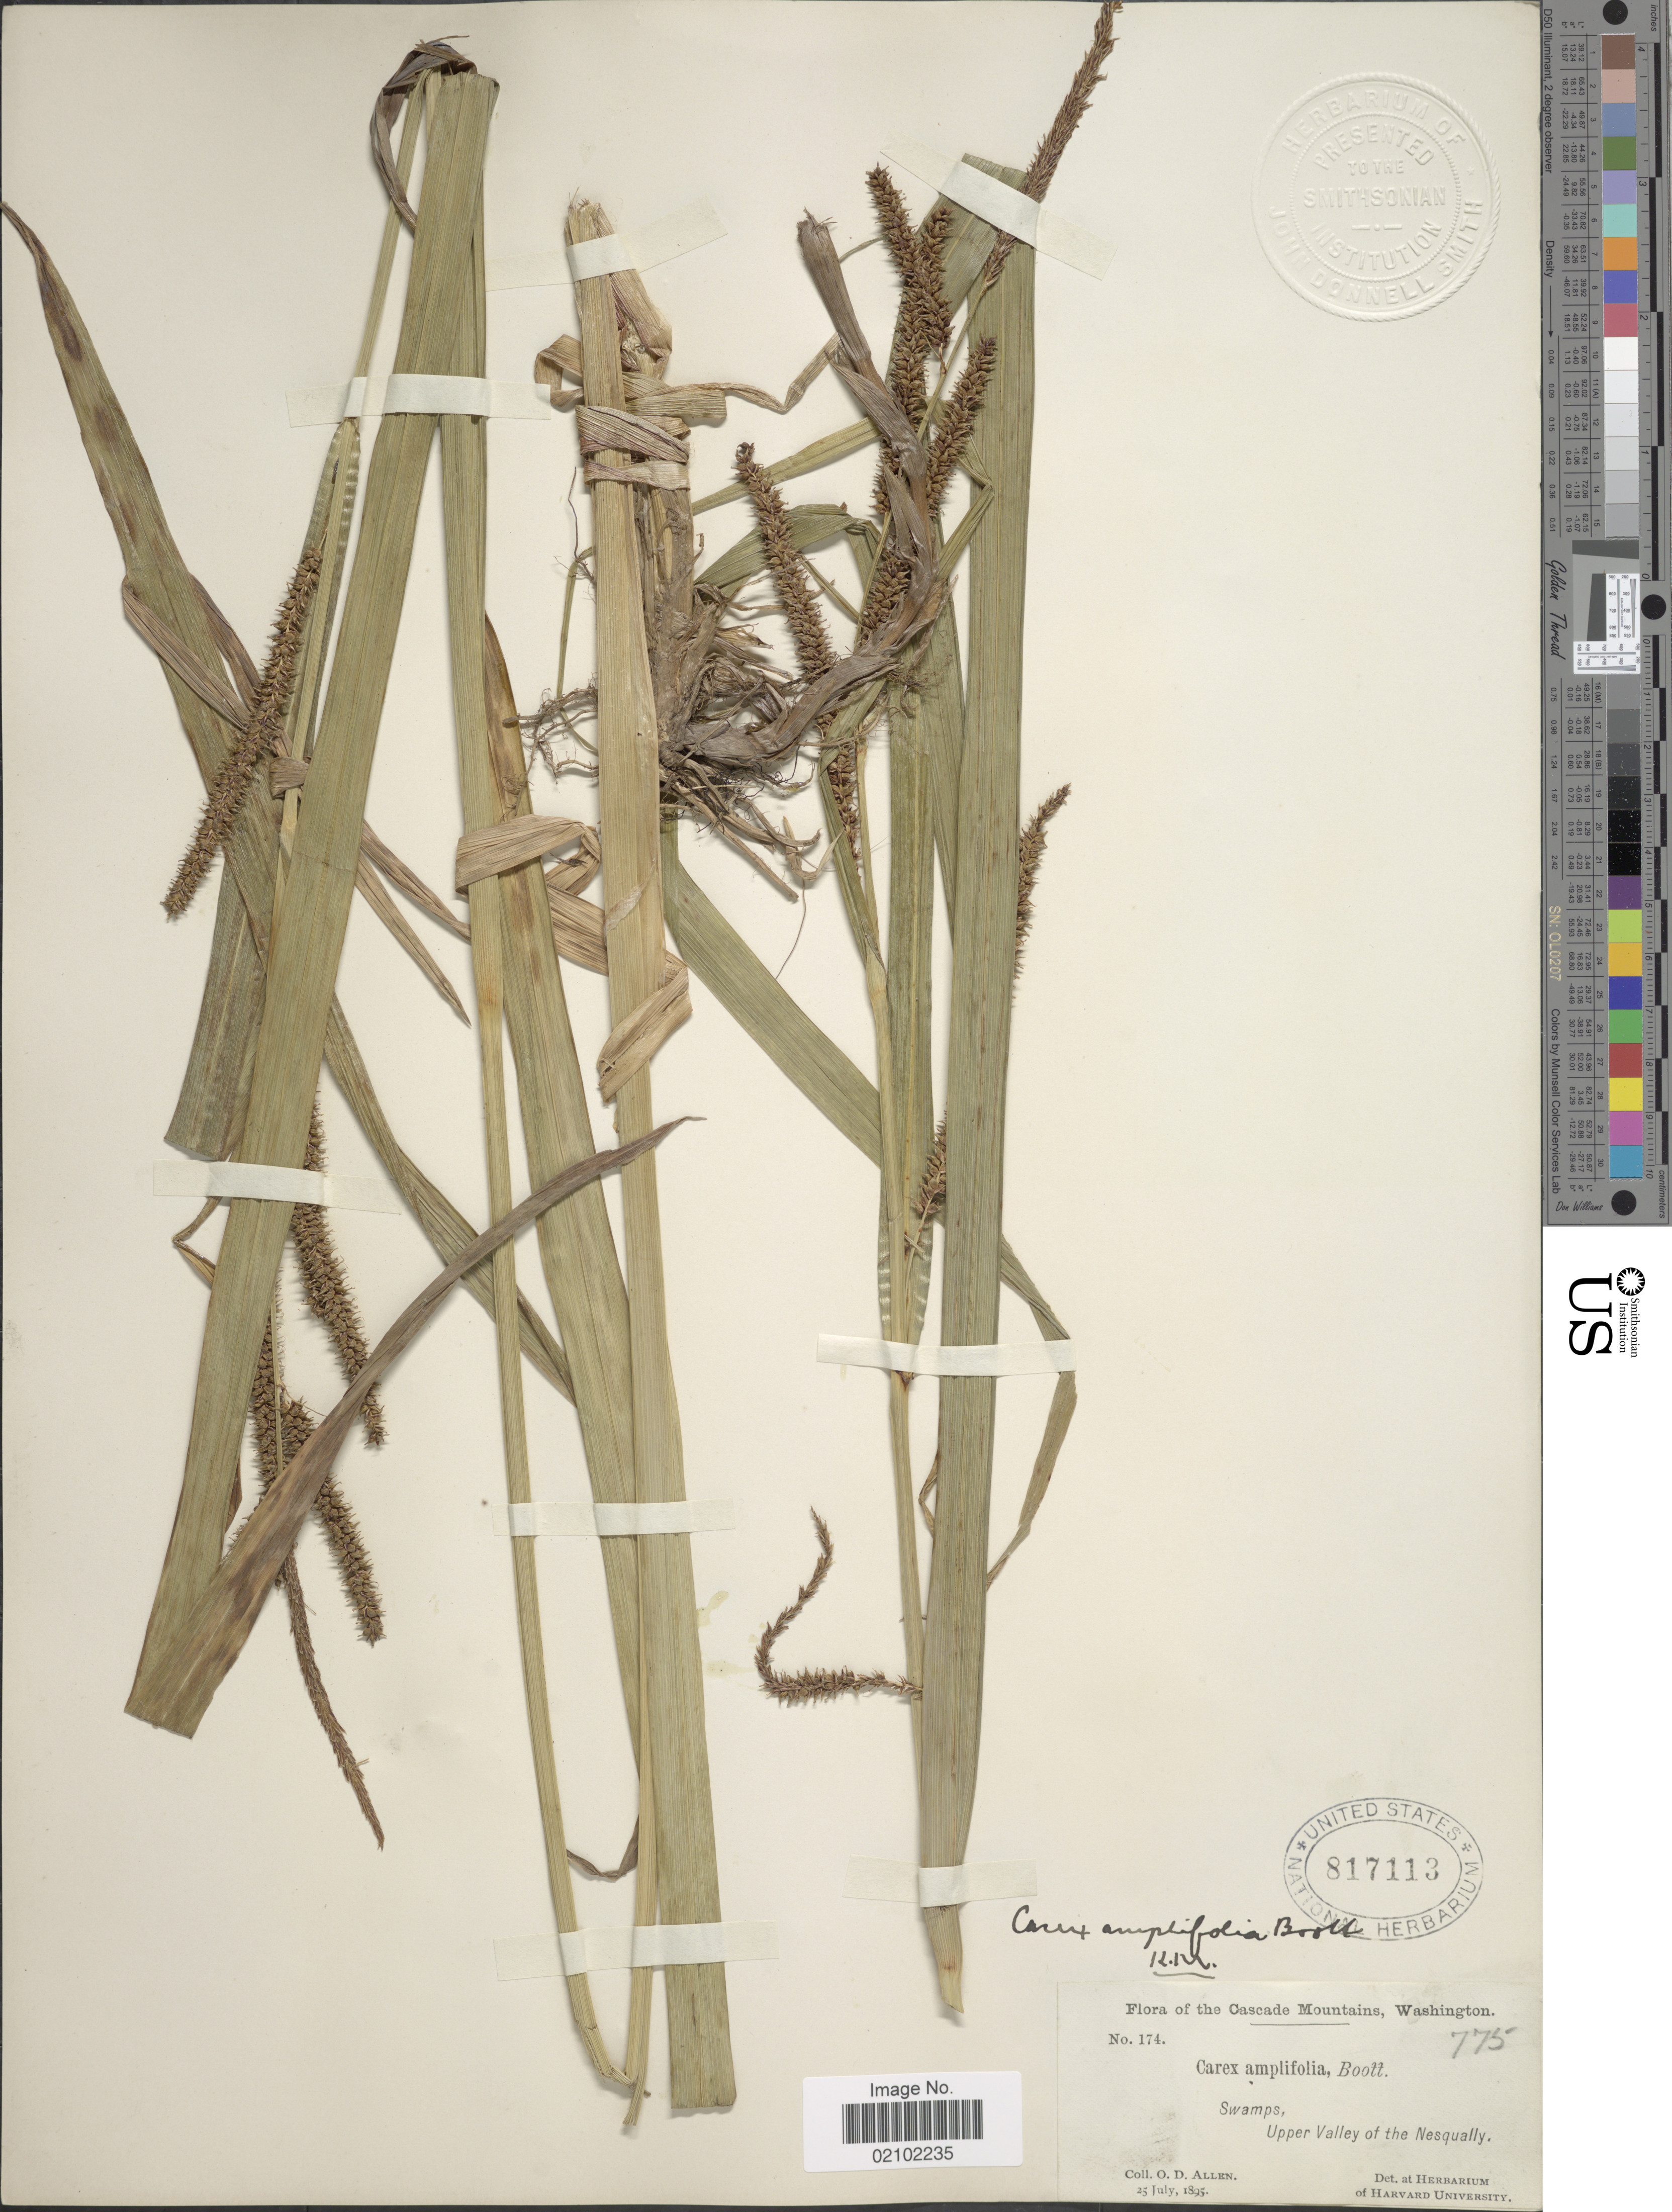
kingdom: Plantae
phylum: Tracheophyta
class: Liliopsida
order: Poales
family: Cyperaceae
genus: Carex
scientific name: Carex amplifolia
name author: Boott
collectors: O. D. Allen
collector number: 174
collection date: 1895-07-25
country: United States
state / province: Washington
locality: Cascade Mountains, Upper Valley of the Nesqually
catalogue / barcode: US 817113